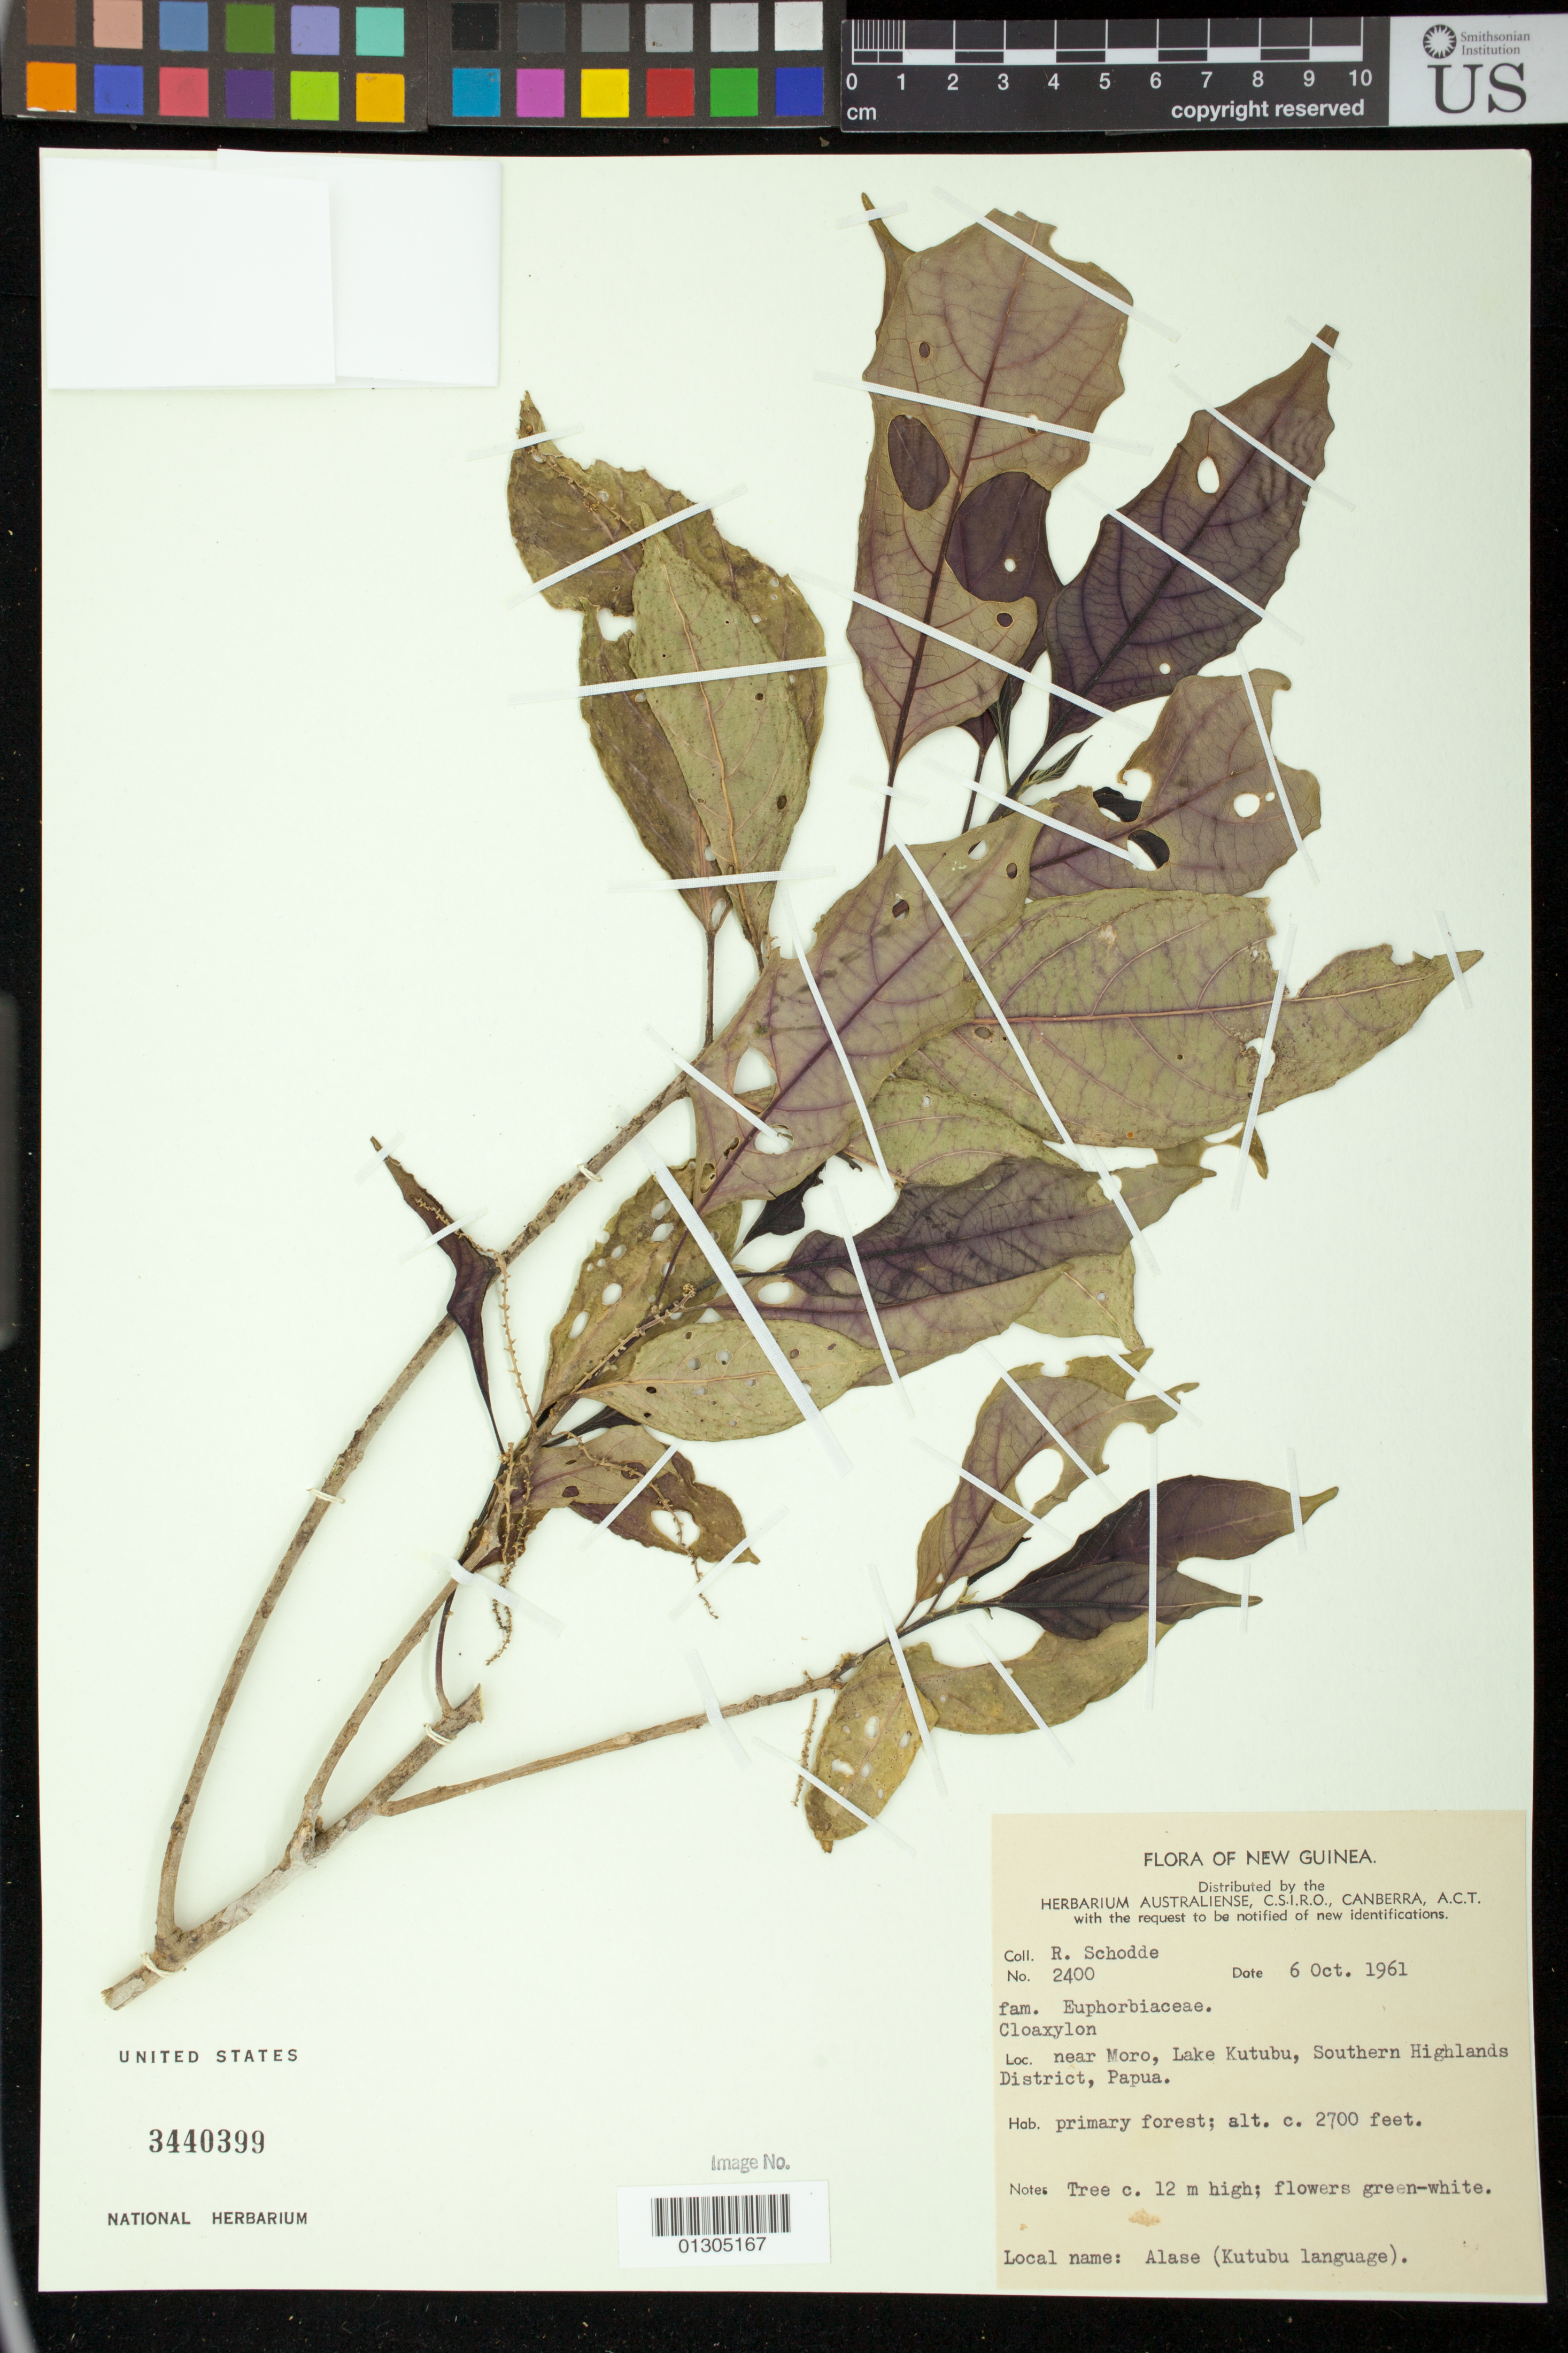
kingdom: Plantae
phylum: Tracheophyta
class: Magnoliopsida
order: Malpighiales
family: Euphorbiaceae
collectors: R. Schodde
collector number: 2400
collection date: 1961-10-06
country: Papua New Guinea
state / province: Southern Highlands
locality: near Moro, Lake Kutubu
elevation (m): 823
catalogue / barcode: US 3440399